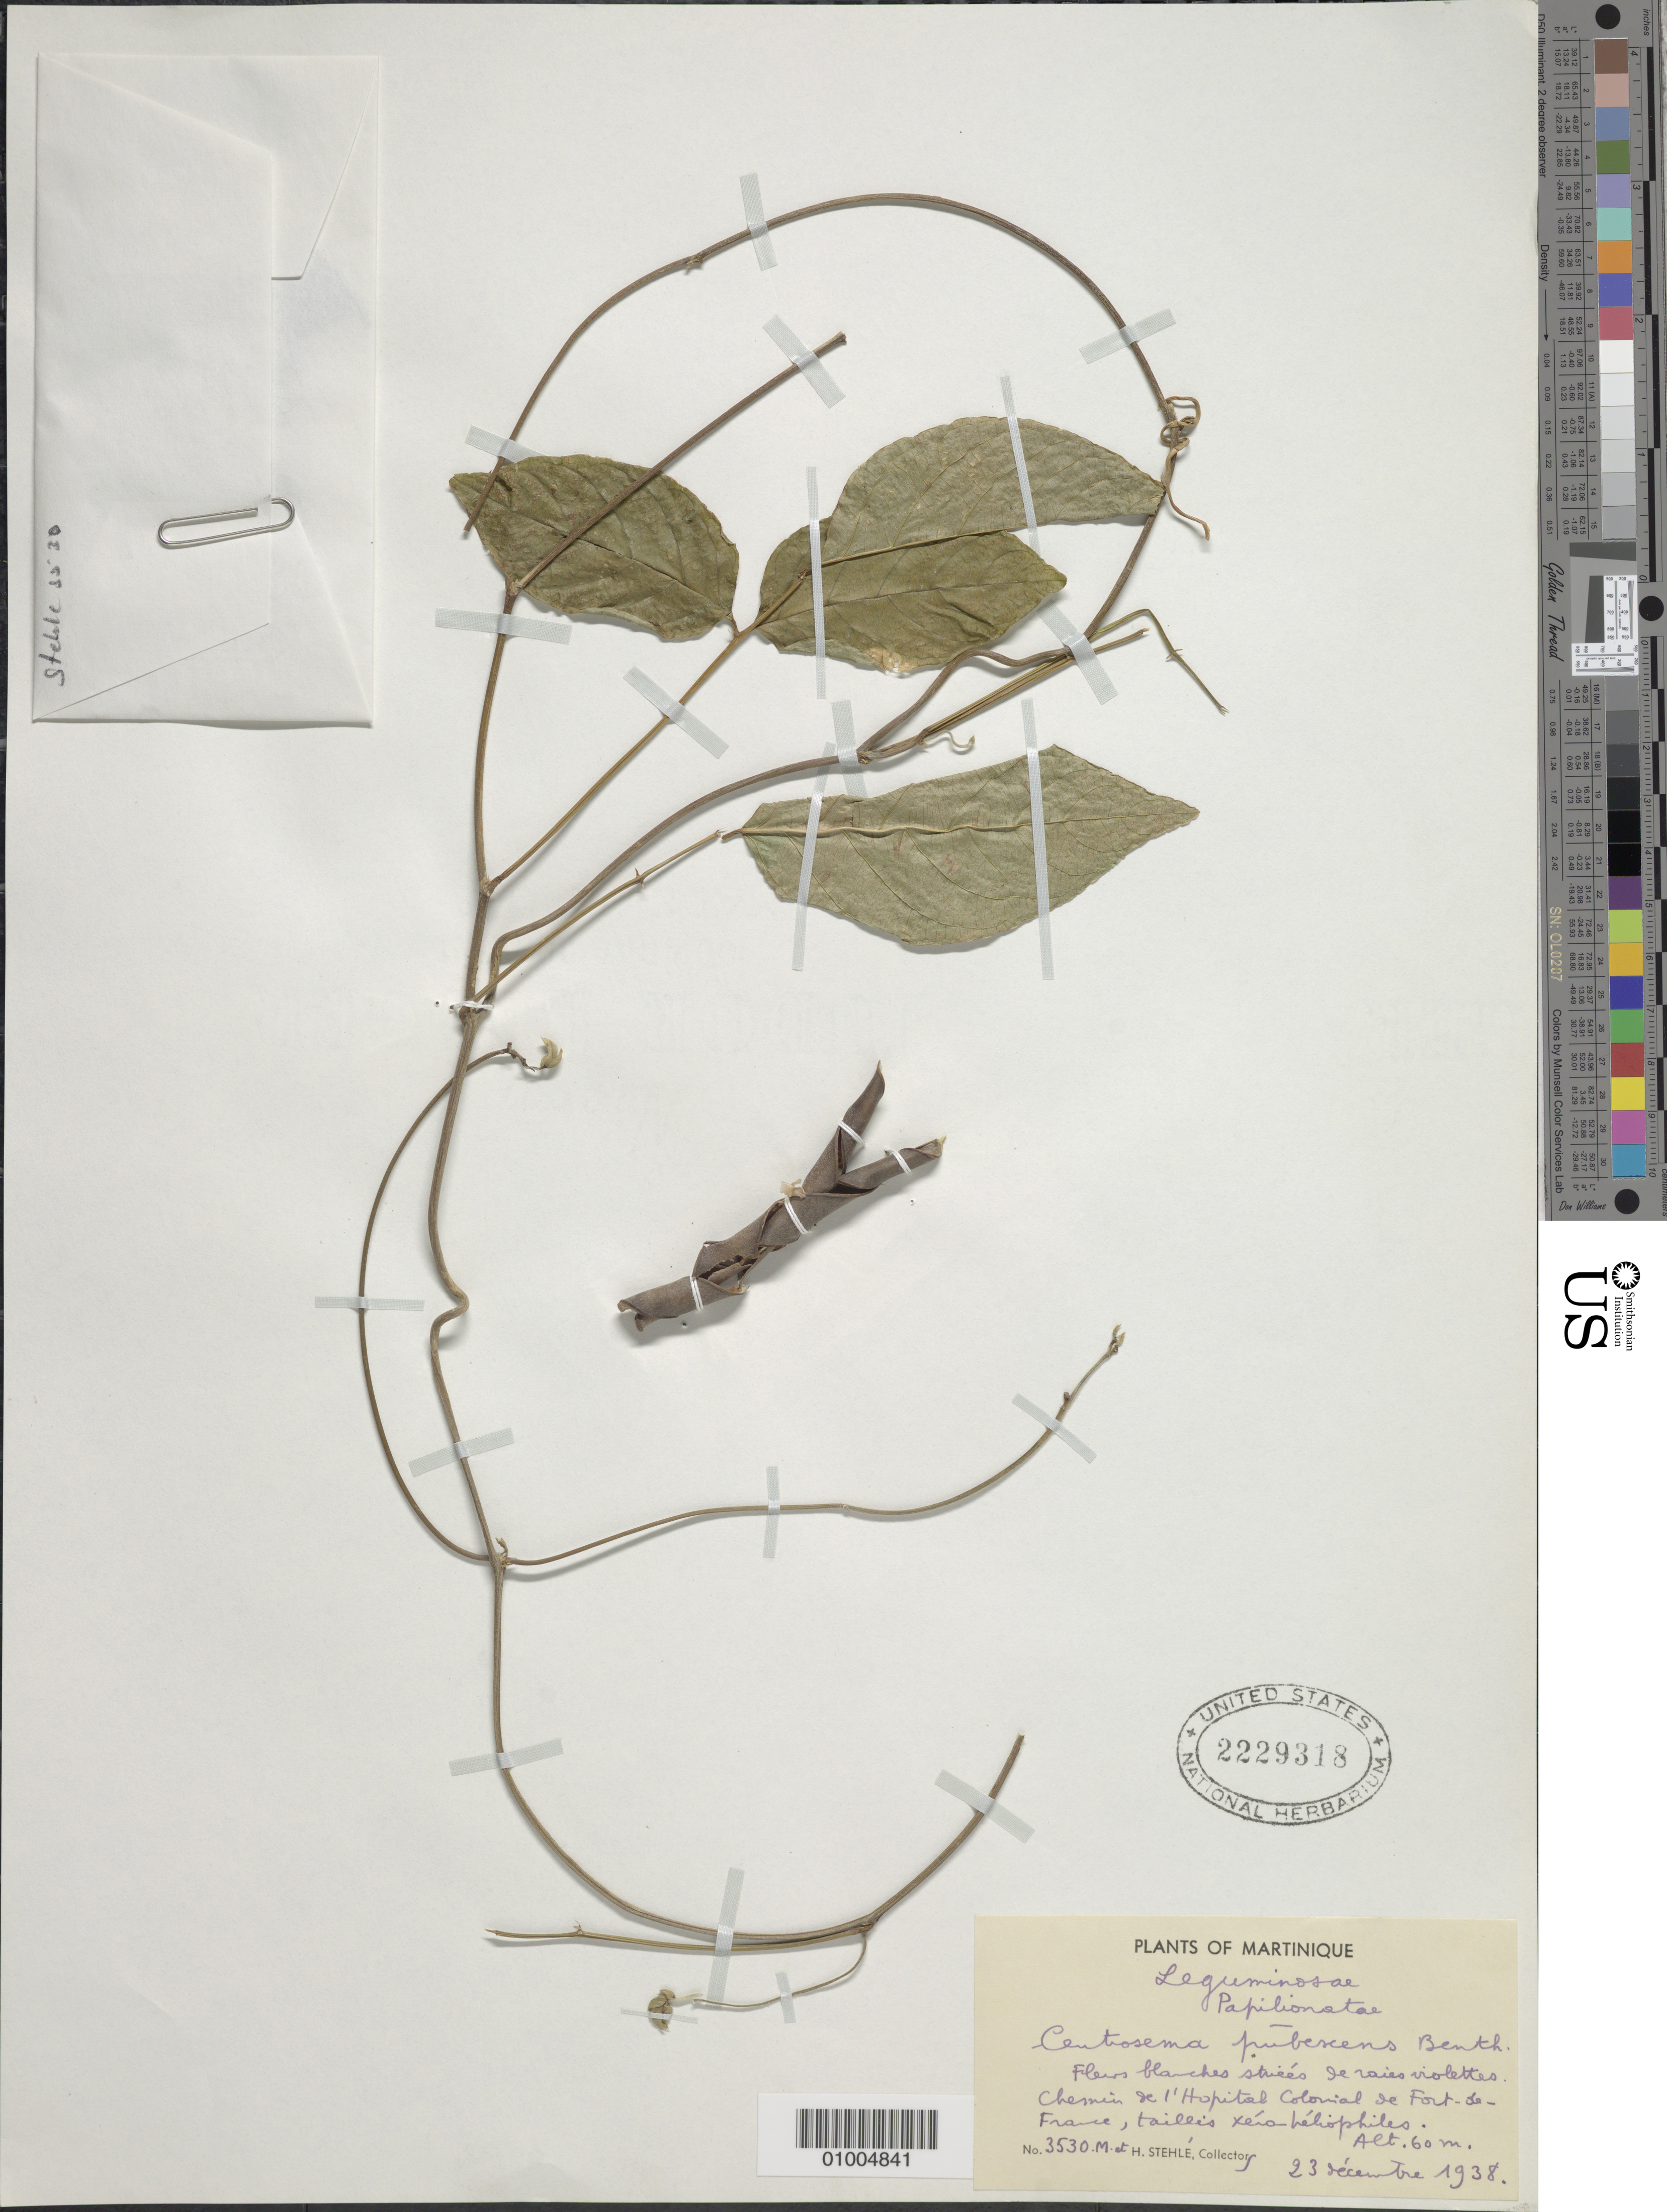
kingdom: Plantae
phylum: Tracheophyta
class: Magnoliopsida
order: Fabales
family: Fabaceae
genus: Centrosema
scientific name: Centrosema pubescens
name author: Benth.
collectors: H. Stehlé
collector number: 3530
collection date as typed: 23 Dec 1938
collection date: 1938-12-23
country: Martinique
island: Martinique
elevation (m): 60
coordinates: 0 N, 0 E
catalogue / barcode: US 2229318